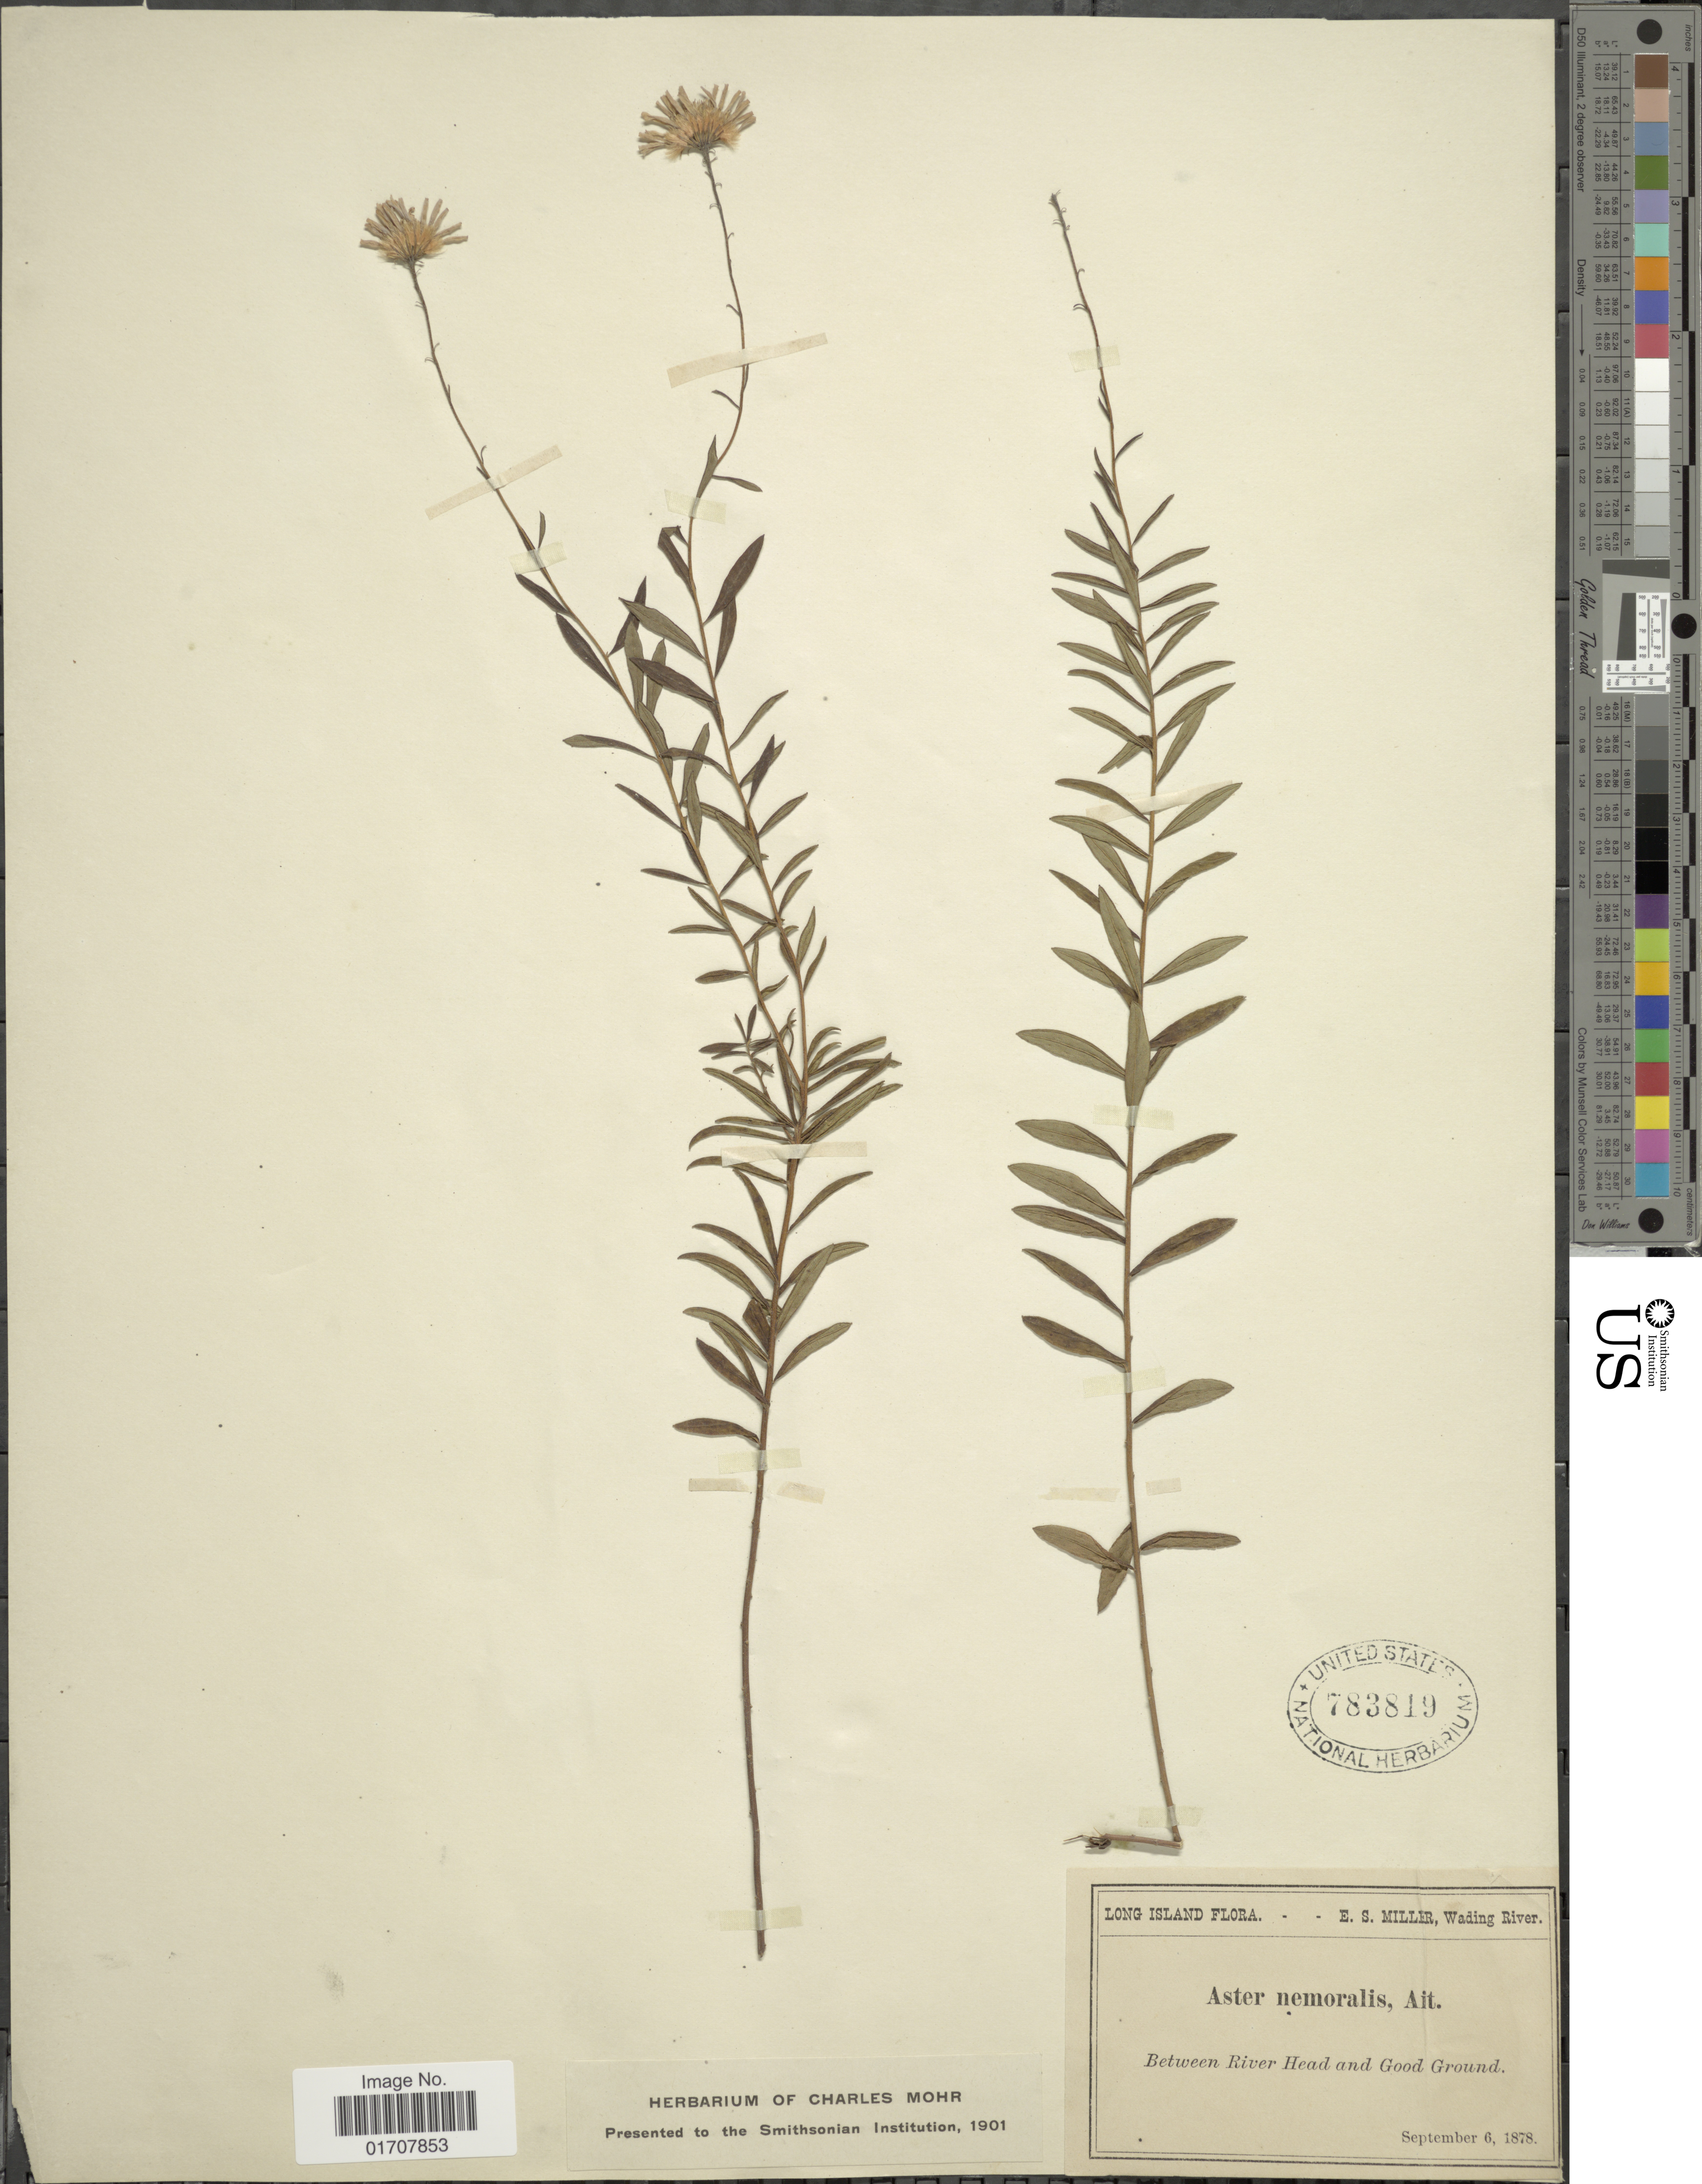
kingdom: Plantae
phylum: Tracheophyta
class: Magnoliopsida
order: Asterales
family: Asteraceae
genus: Oclemena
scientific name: Oclemena nemoralis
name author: (Aiton) Greene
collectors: E. S. Miller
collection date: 1878-09-06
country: United States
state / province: New York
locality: Long Island, Between River Head and Good Ground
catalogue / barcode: US 783819